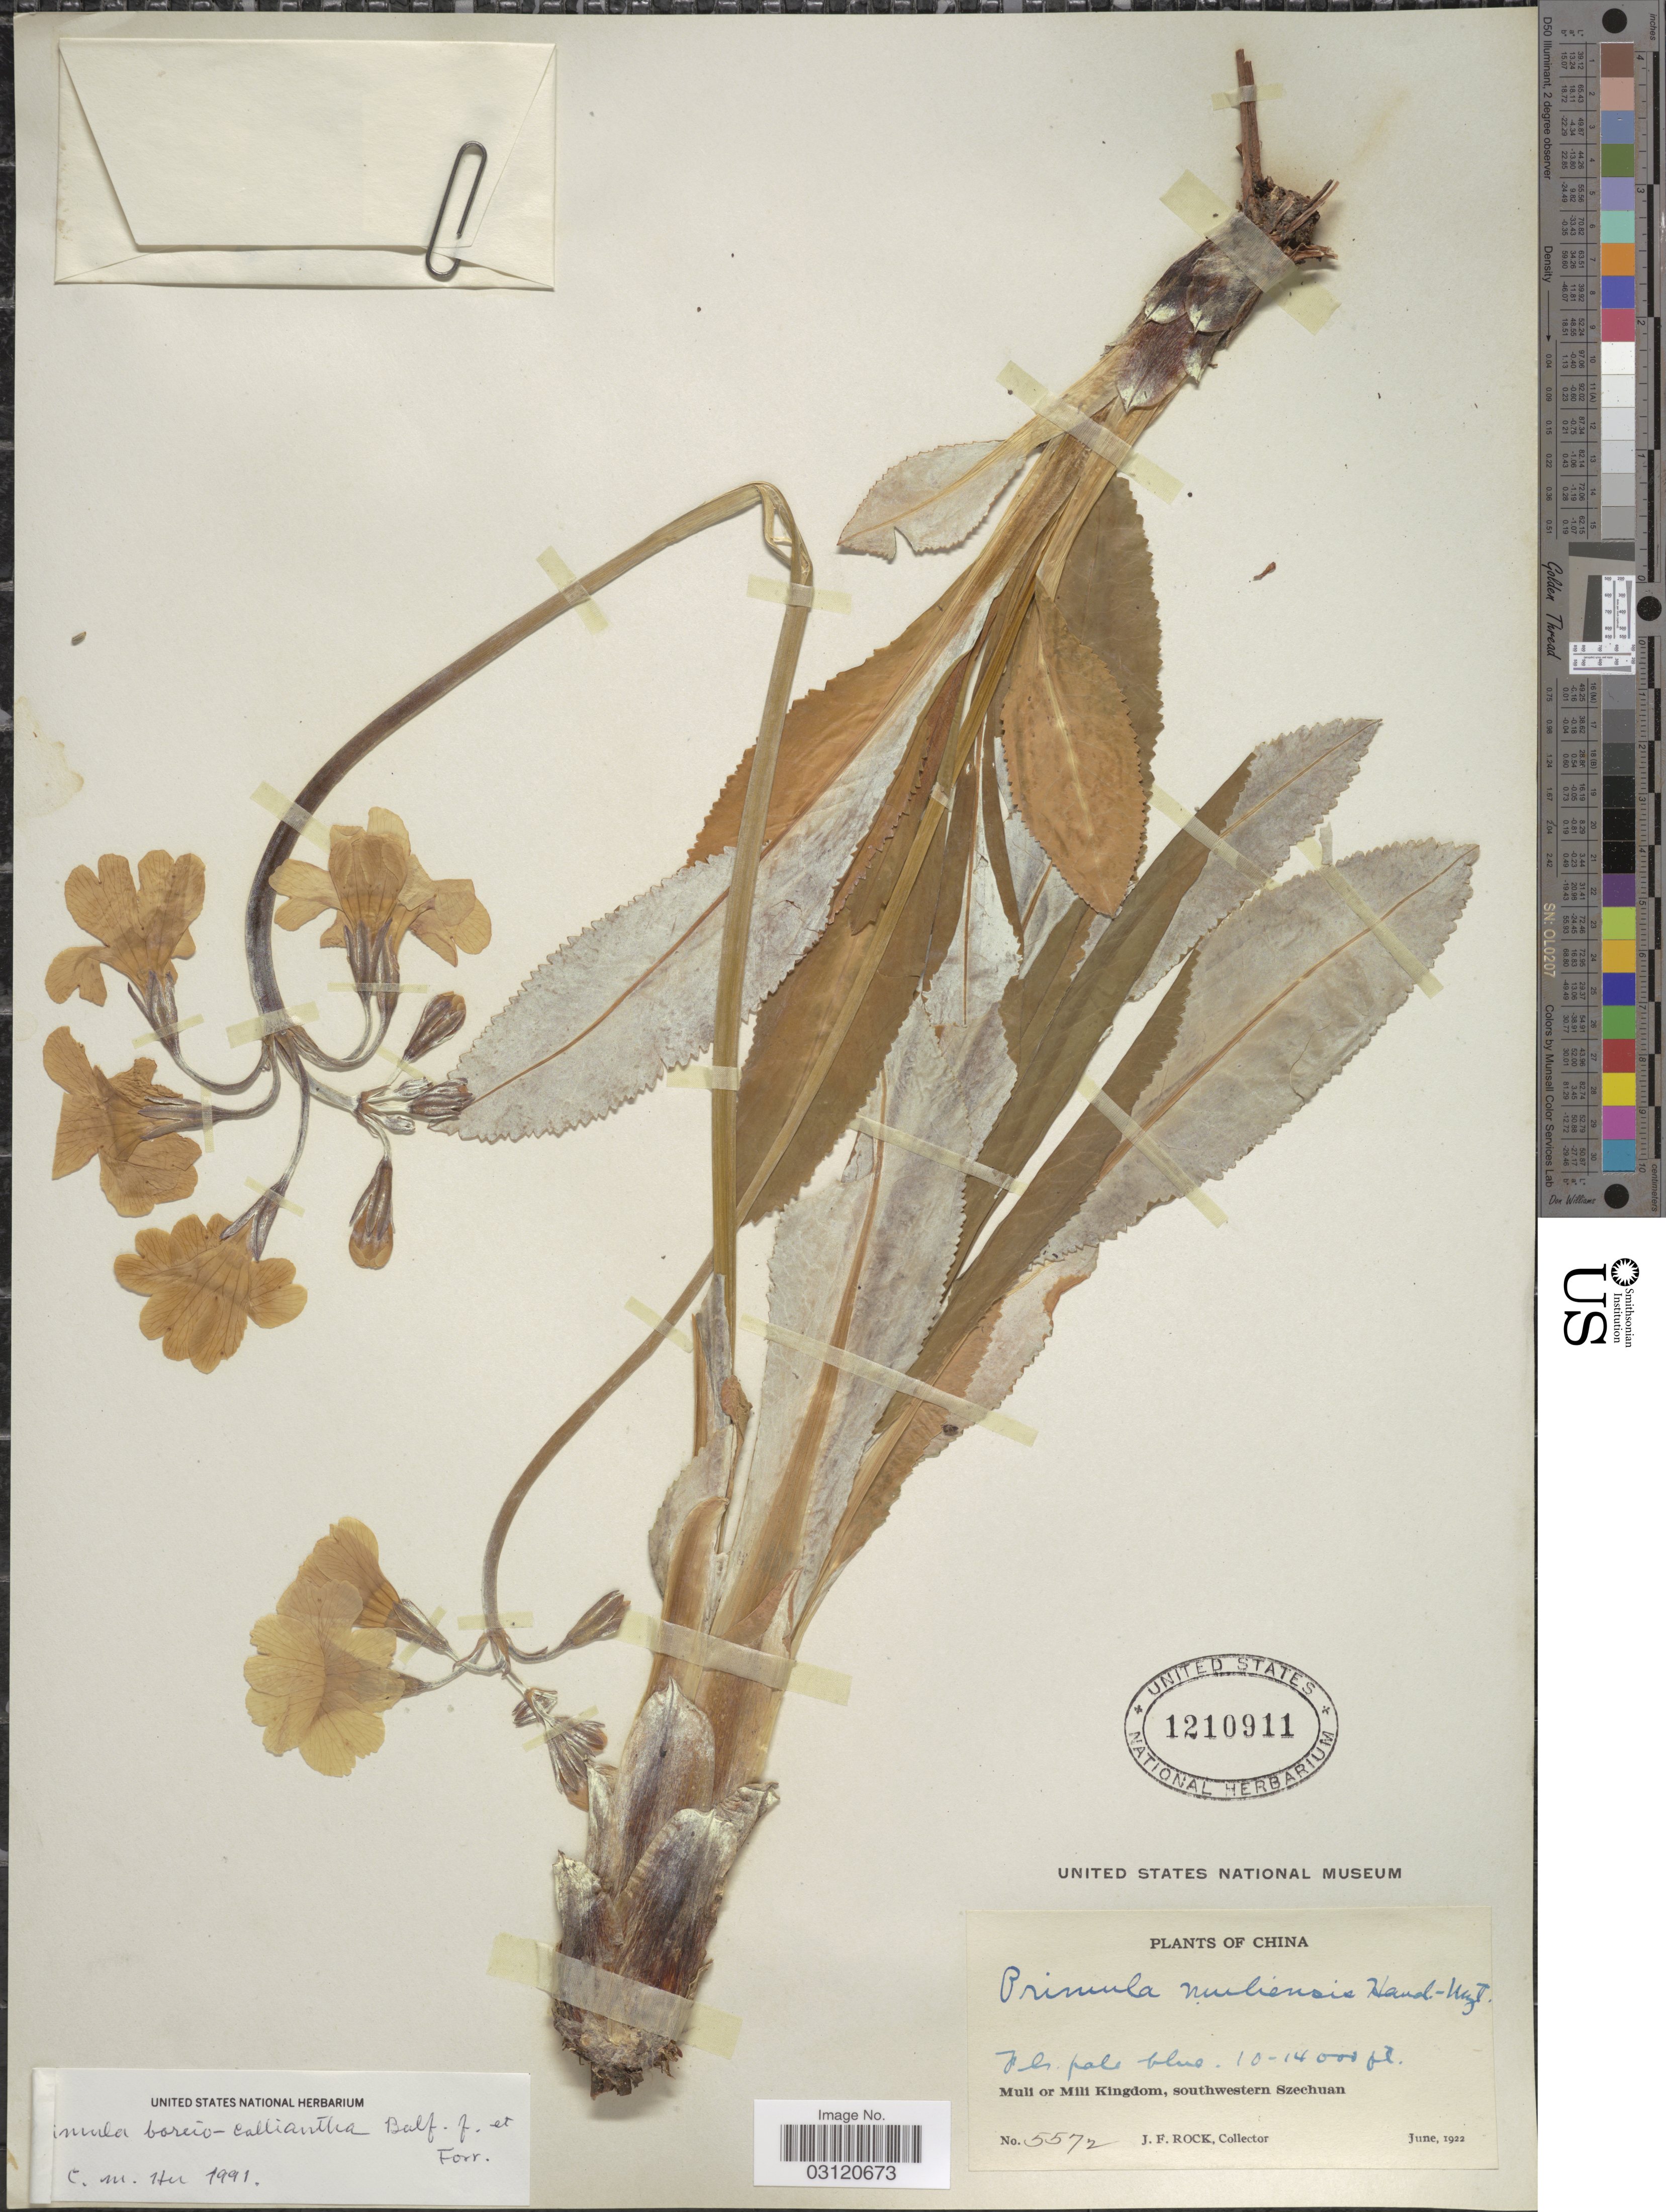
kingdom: Plantae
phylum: Tracheophyta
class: Magnoliopsida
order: Ericales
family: Primulaceae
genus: Primula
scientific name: Primula boreiocalliantha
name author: Balf. f. & Forrest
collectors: J. Rock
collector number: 5572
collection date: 1922-06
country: China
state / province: Sichuan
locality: Muli or Mili Kingdom, southwestern Szechuan.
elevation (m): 3048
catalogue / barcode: US 1210911